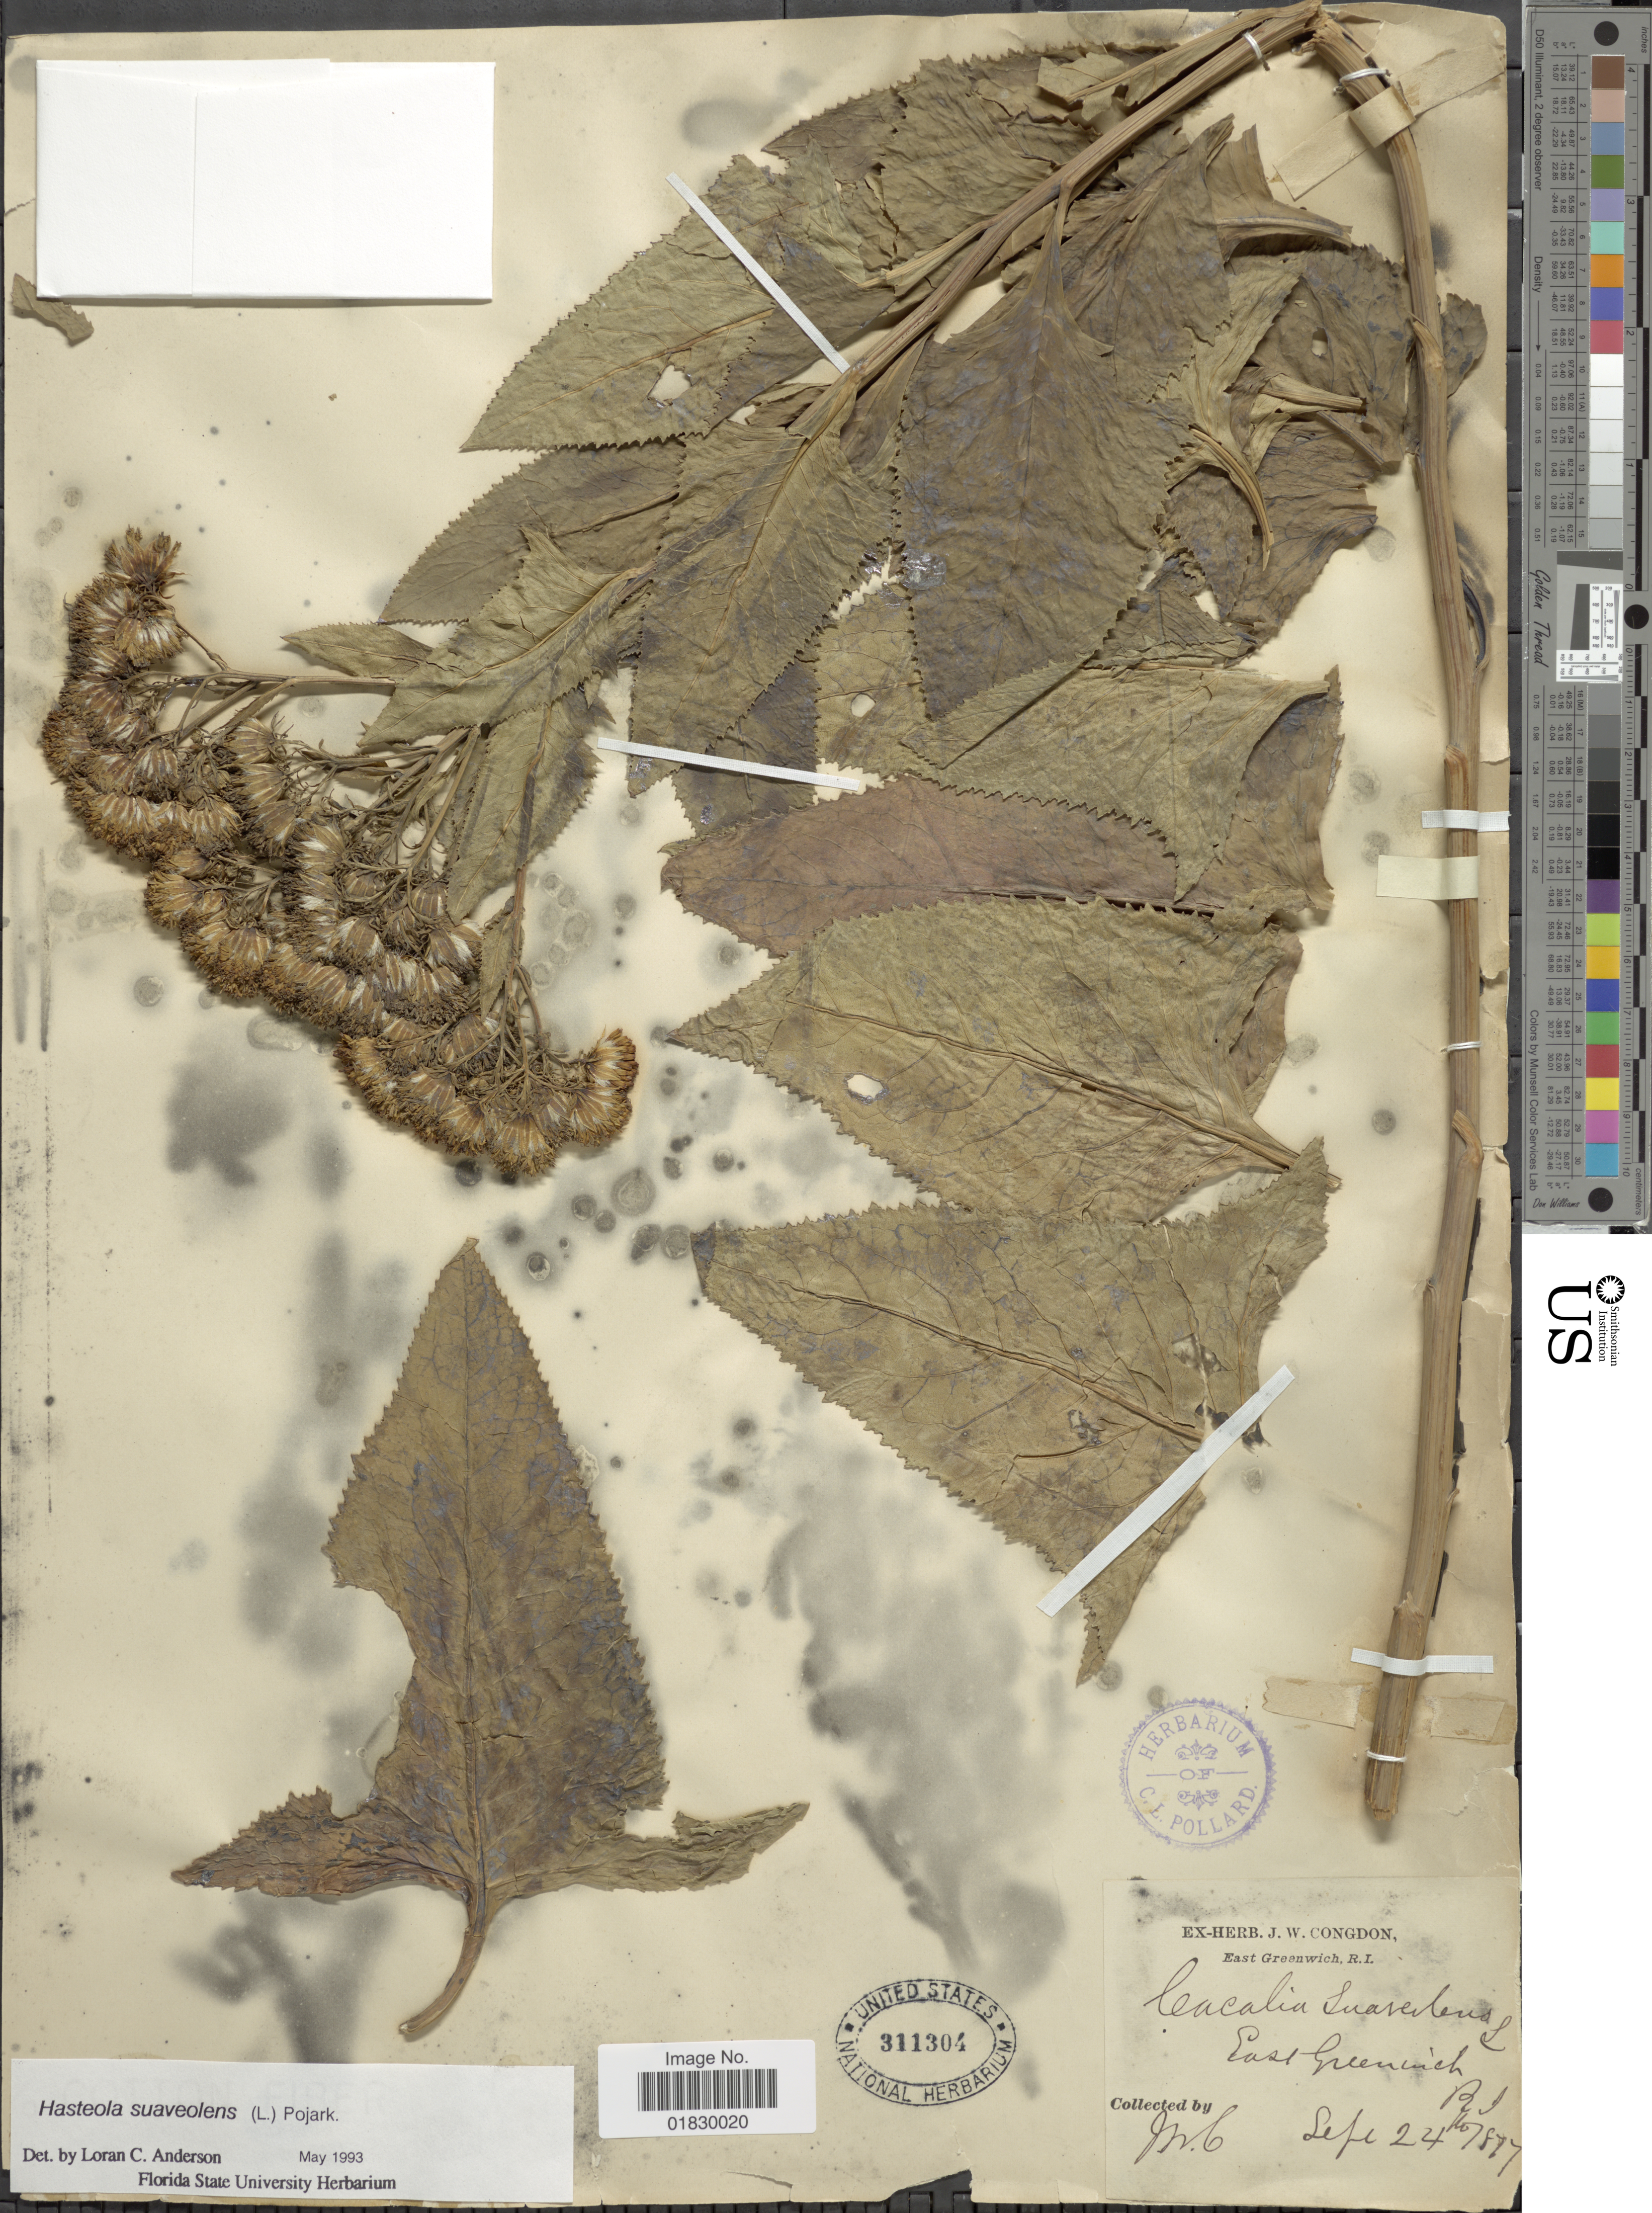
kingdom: Plantae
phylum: Tracheophyta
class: Magnoliopsida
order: Asterales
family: Asteraceae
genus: Hasteola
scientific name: Hasteola suaveolens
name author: (L.) Pojark.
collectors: J. W. Congdon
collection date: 1887-09-24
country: United States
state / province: Rhode Island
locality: East Greenwich, R. I.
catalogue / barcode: US 311304